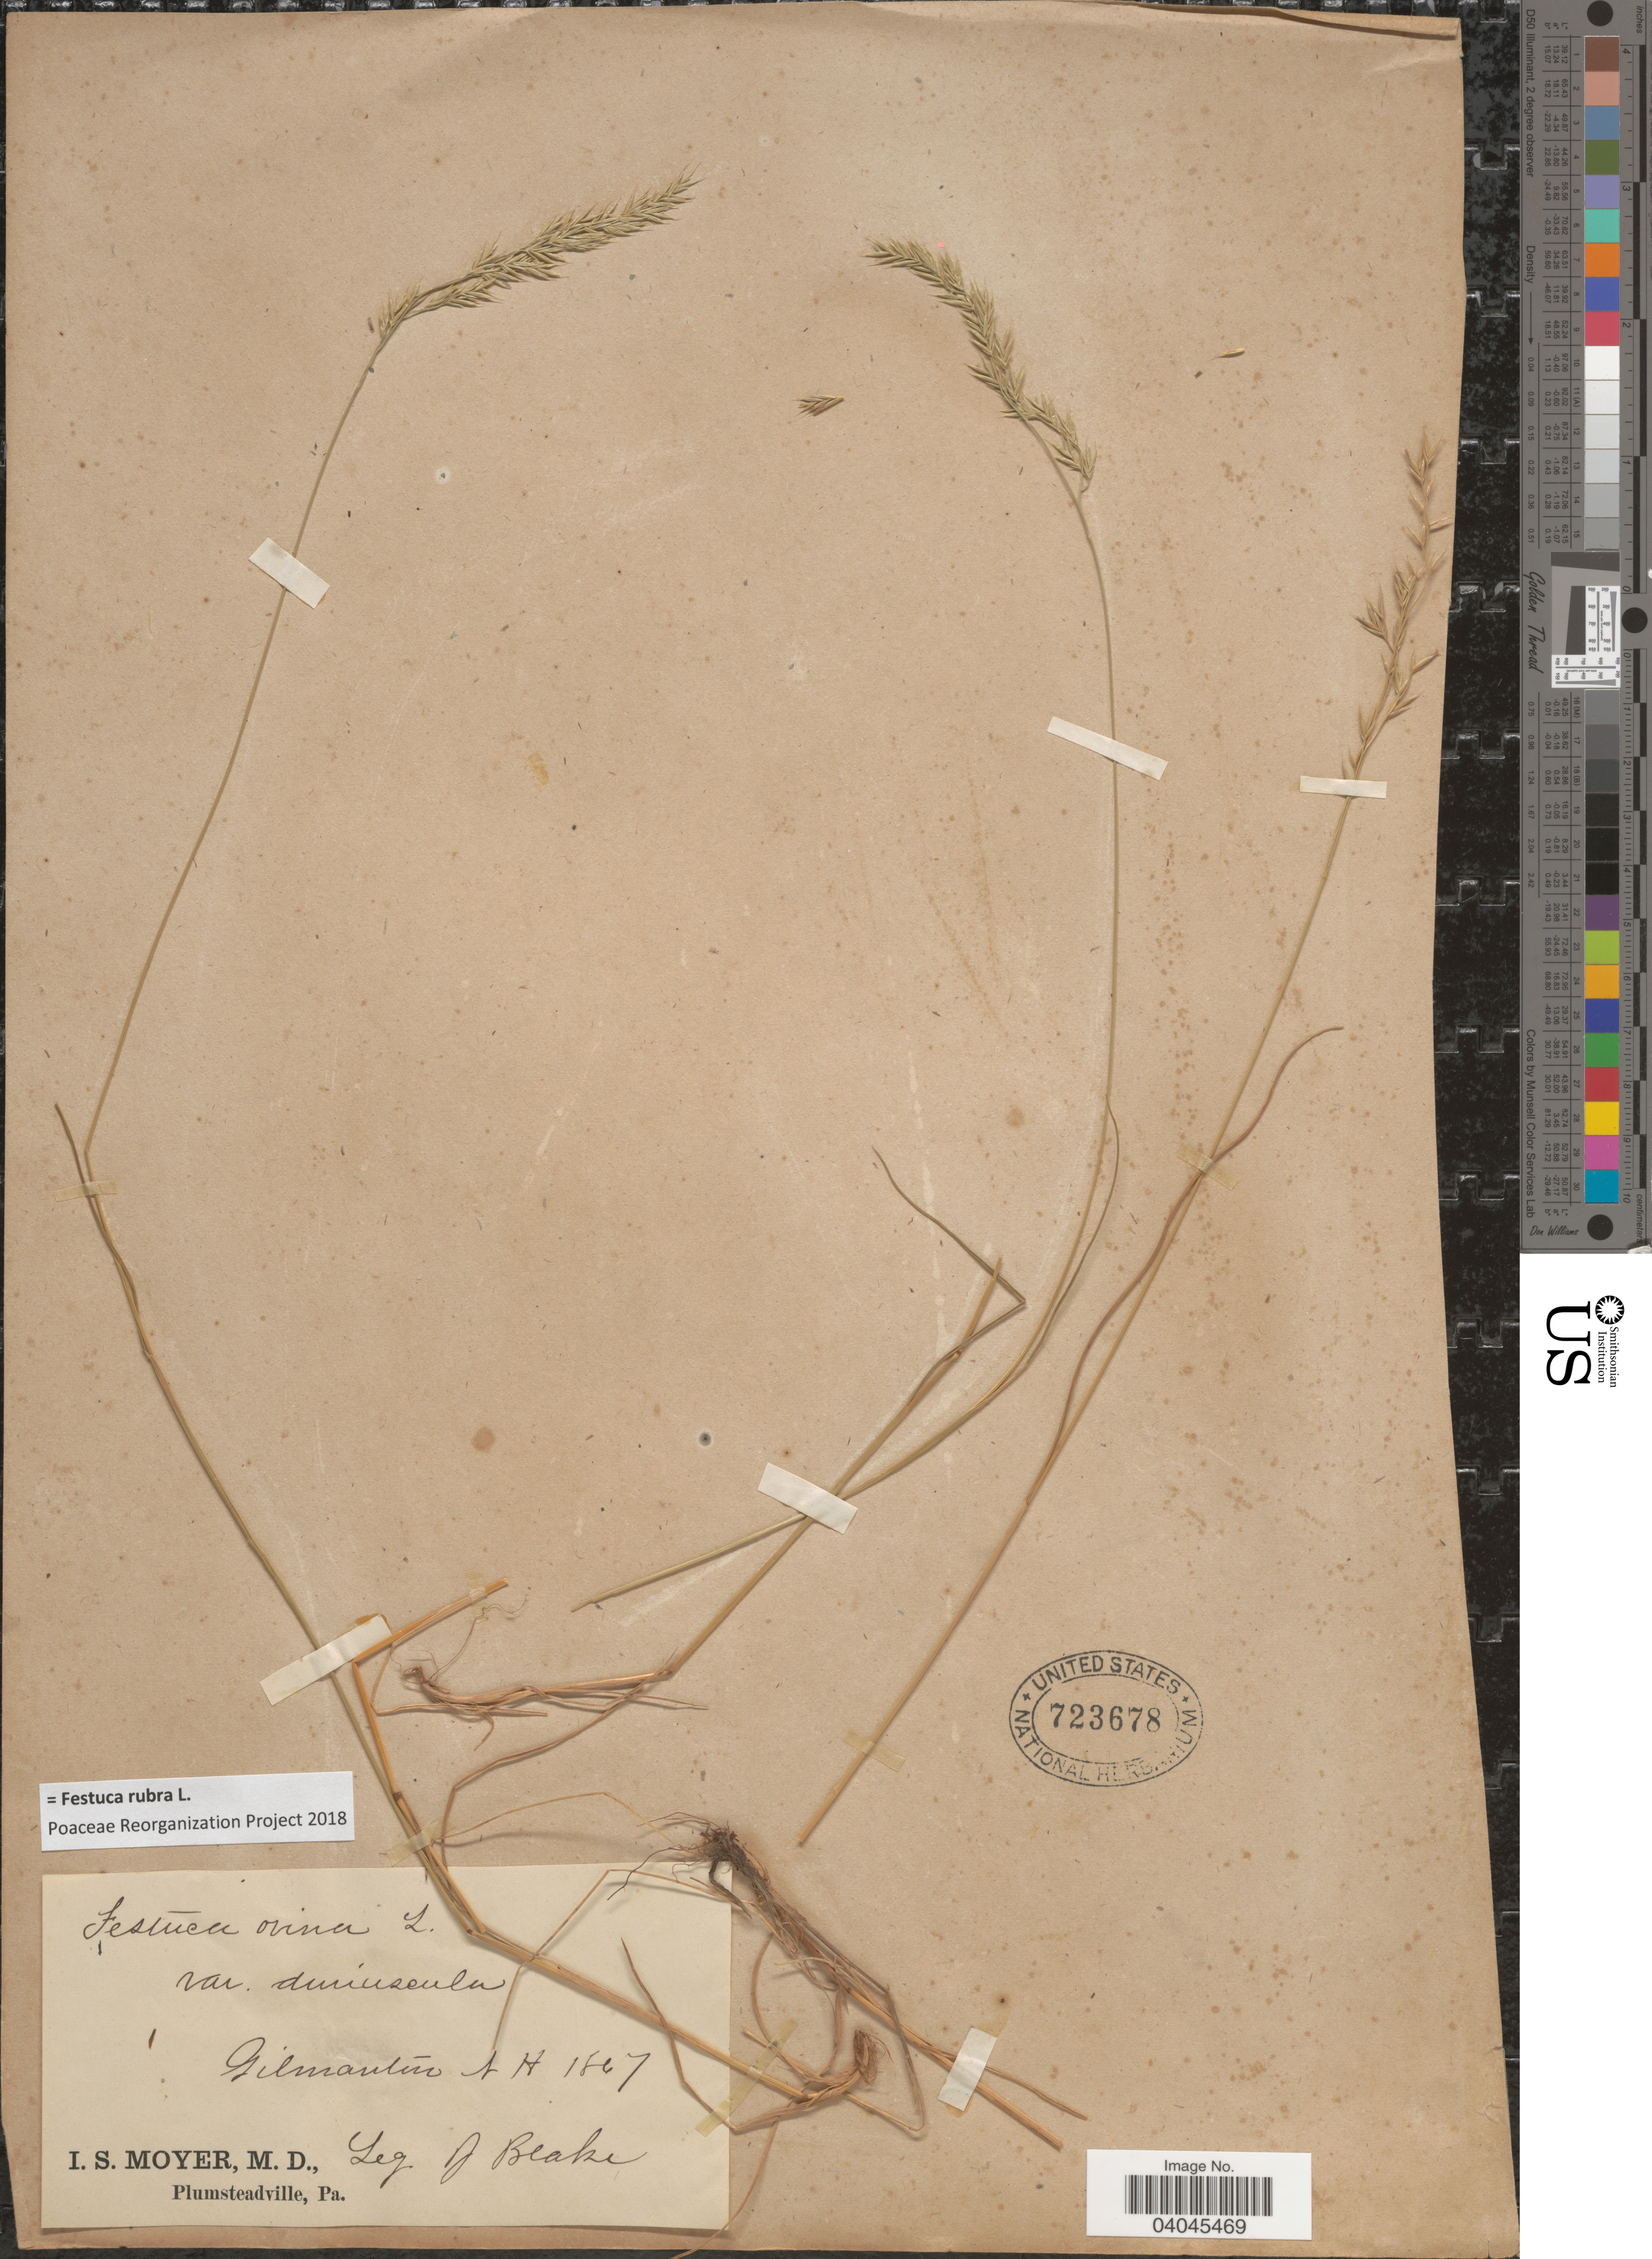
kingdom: Plantae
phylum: Tracheophyta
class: Liliopsida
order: Poales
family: Poaceae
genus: Festuca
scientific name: Festuca rubra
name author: L.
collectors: J. Blake & I. S. Moyer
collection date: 1867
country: United States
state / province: New Hampshire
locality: Gilmanton.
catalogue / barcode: US 723678